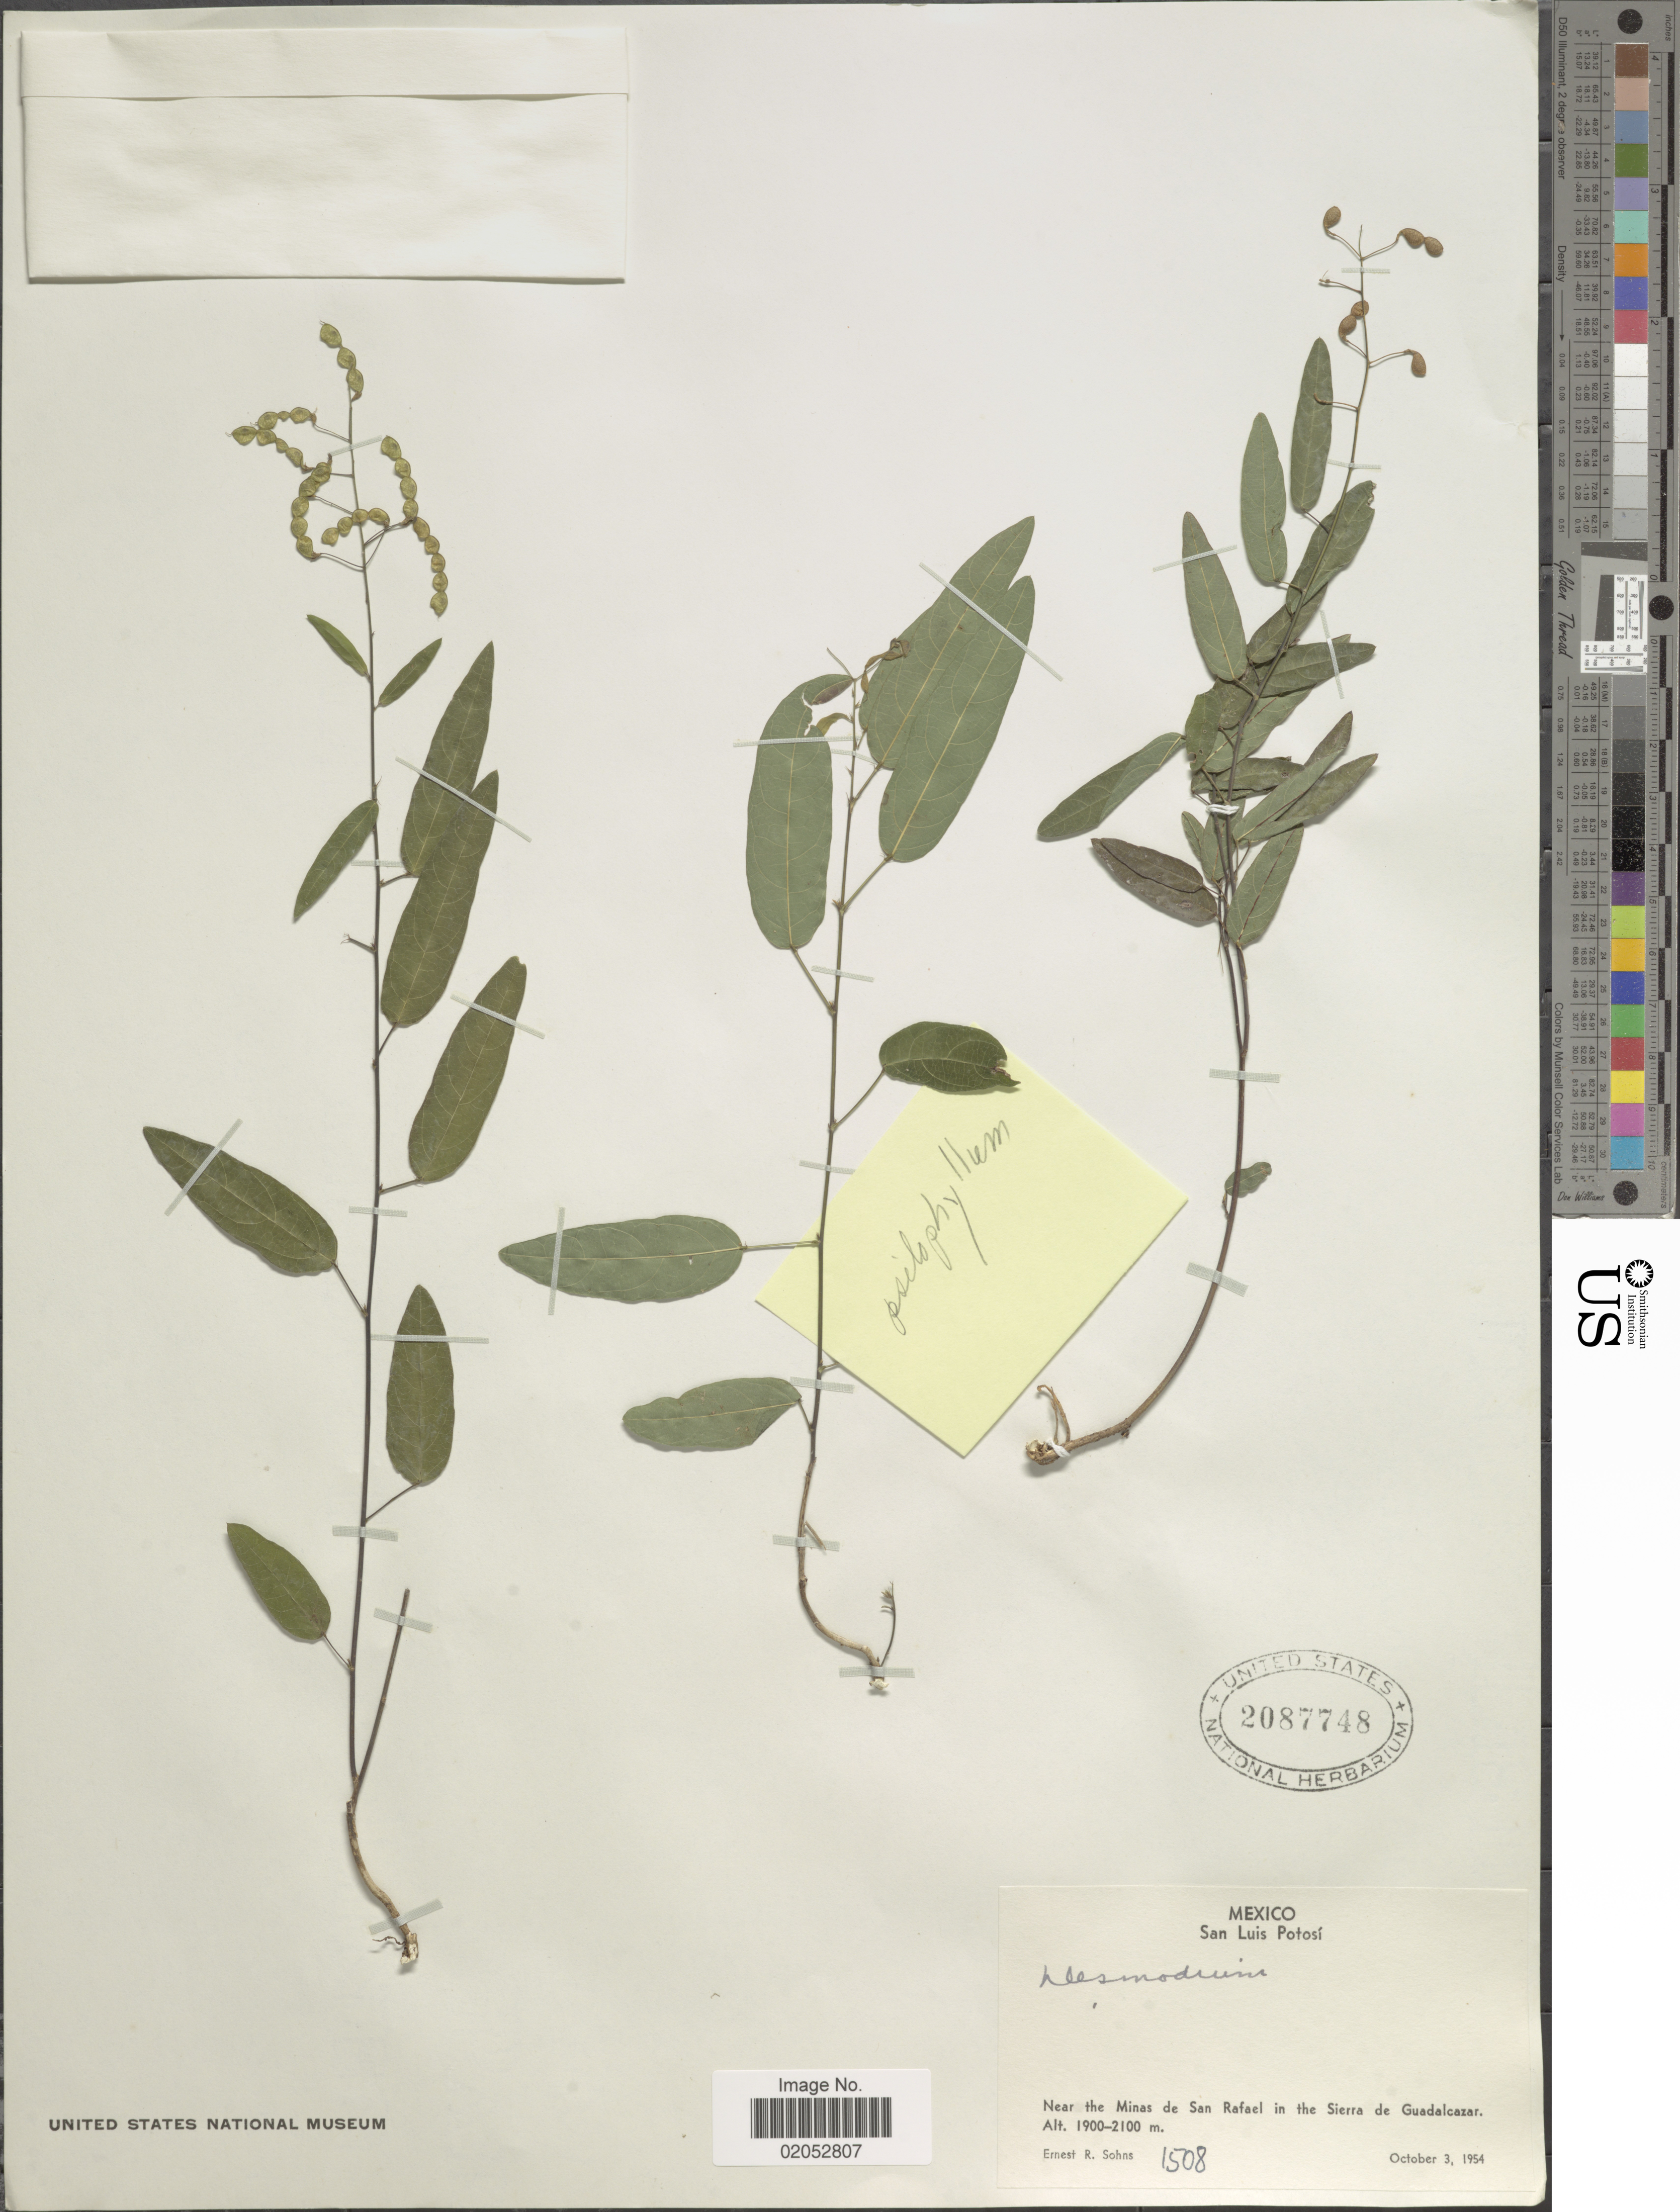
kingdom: Plantae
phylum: Tracheophyta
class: Magnoliopsida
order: Fabales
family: Fabaceae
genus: Desmodium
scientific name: Desmodium psilophyllum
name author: Schltdl.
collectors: E. R. Sohns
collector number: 1508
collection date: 1954-10-03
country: Mexico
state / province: San Luis Potosí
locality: Near the Minas de San Rafael in the Sierra de Guadalcazar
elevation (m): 1900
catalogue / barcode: US 2087748